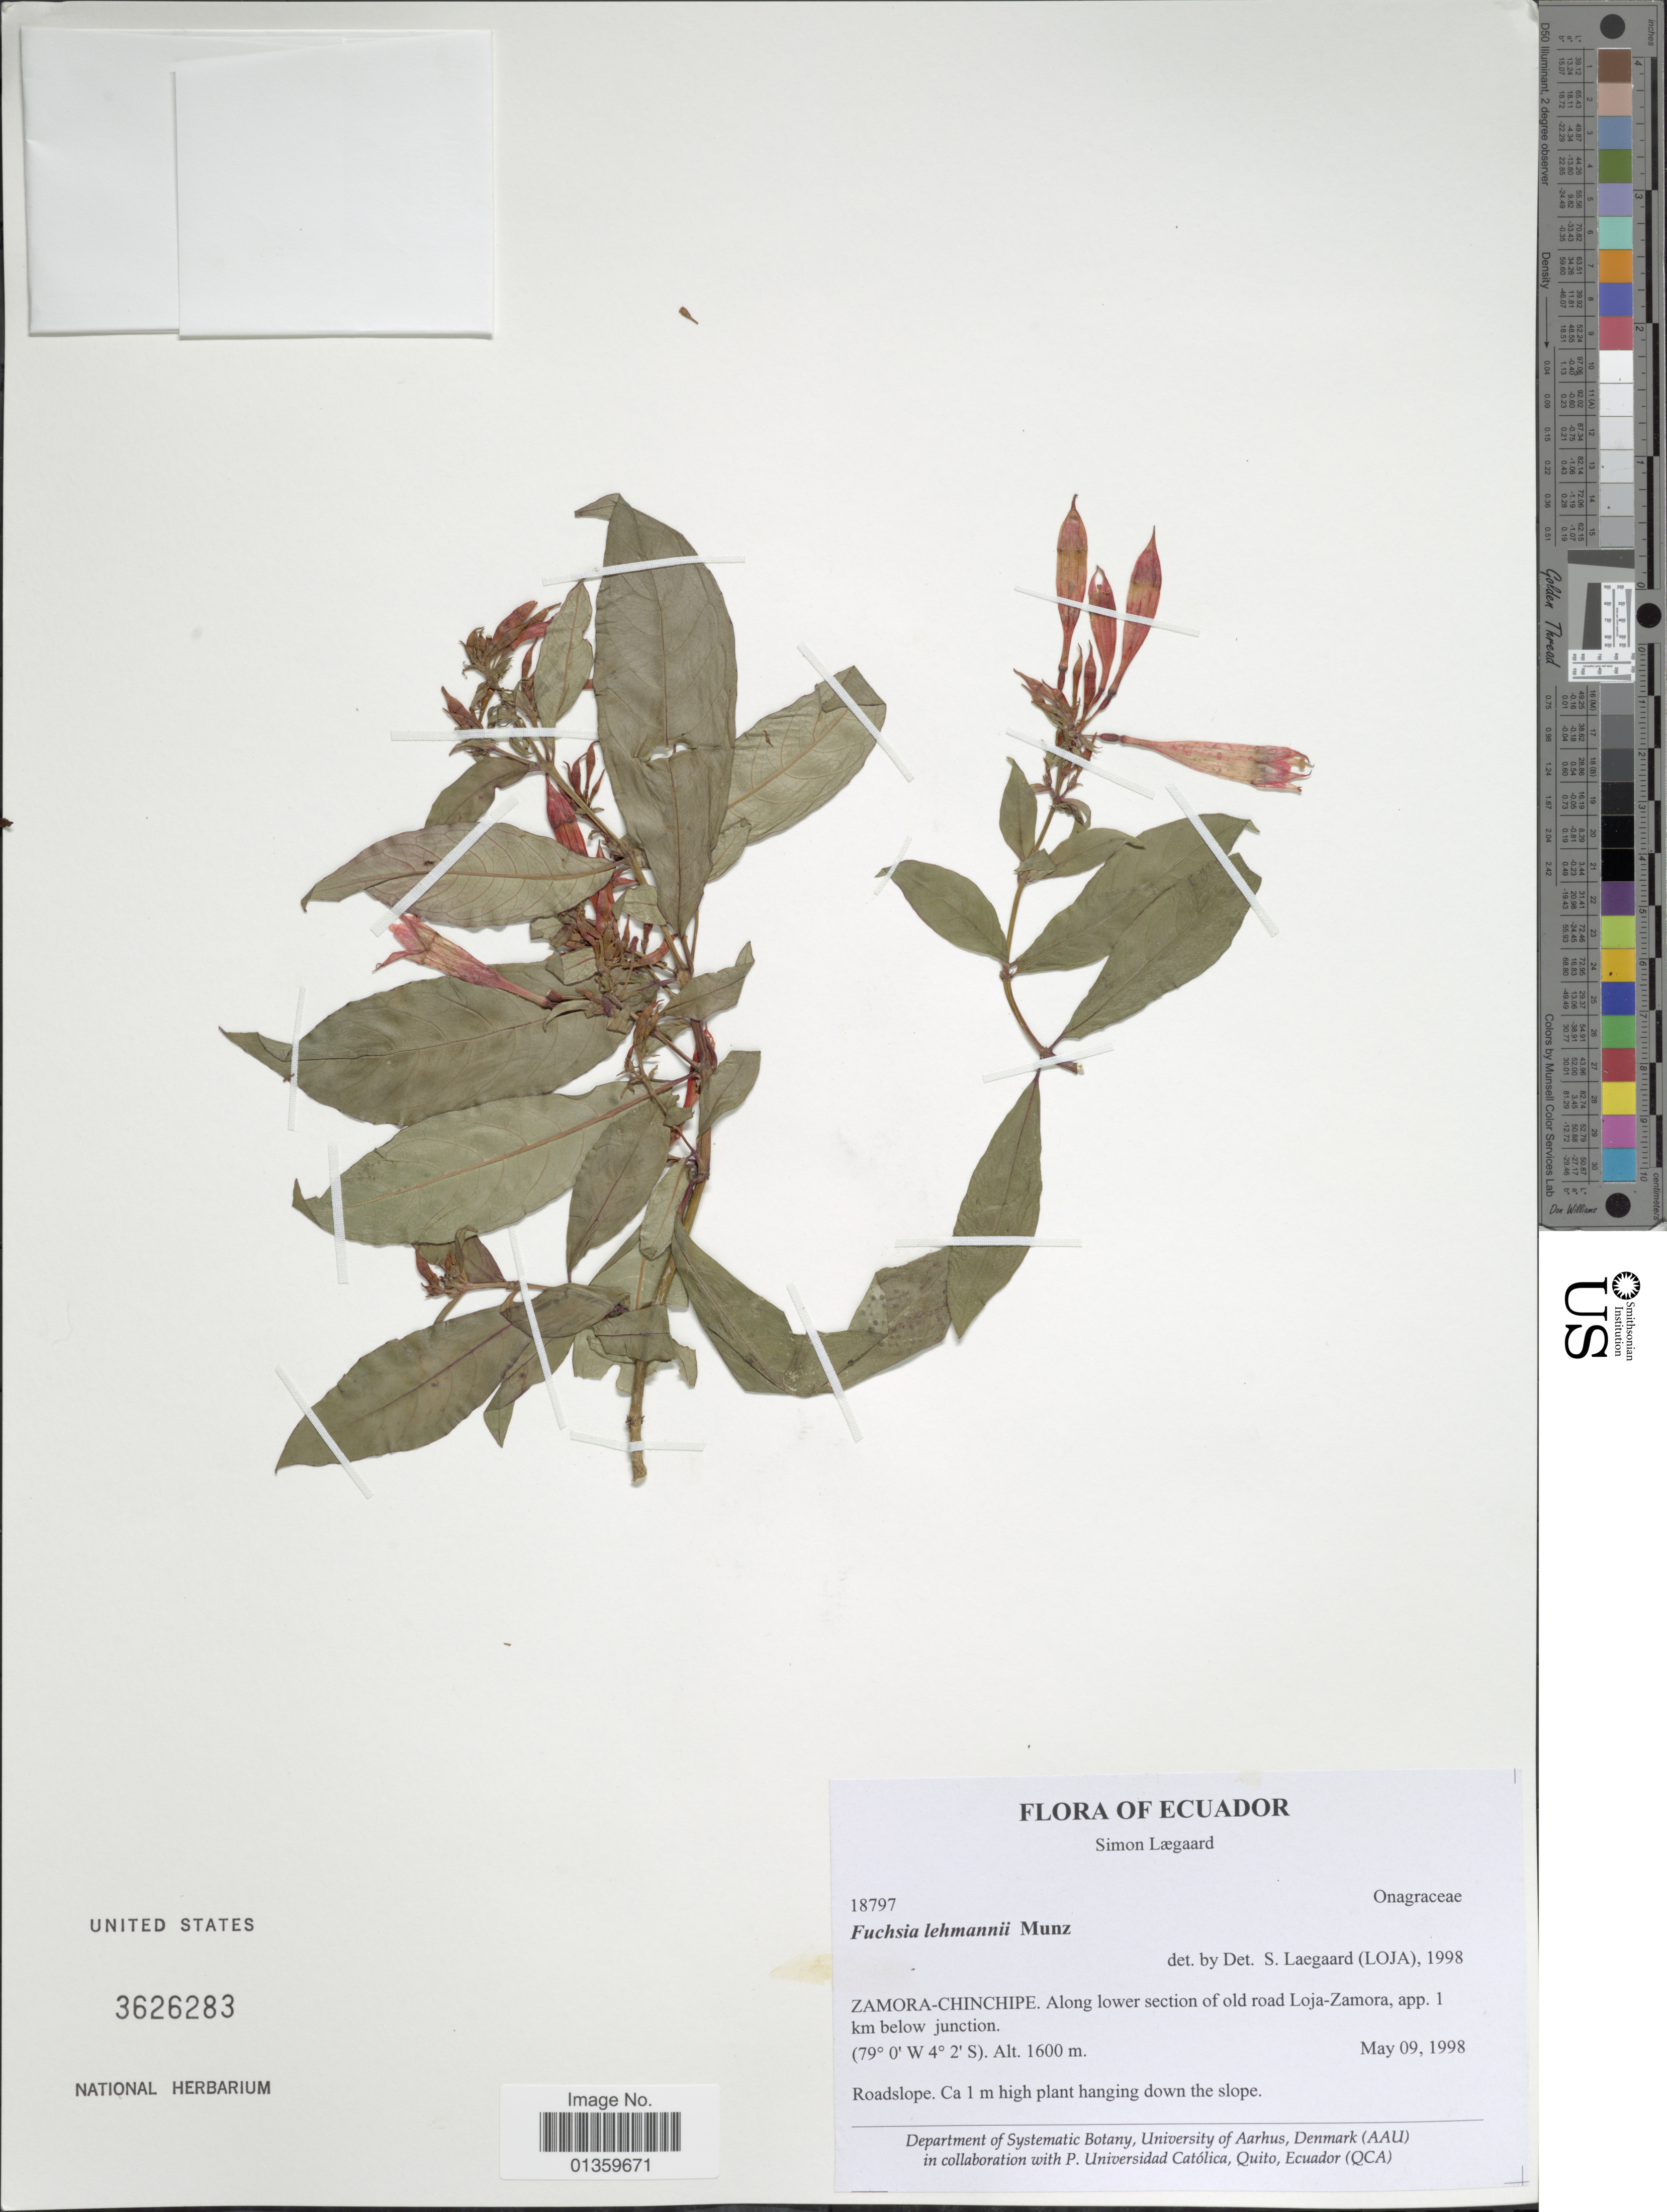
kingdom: Plantae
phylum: Tracheophyta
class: Magnoliopsida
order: Myrtales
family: Onagraceae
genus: Fuchsia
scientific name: Fuchsia lehmannii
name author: Munz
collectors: S. Lægaard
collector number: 18797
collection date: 1998-05-09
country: Ecuador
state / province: Zamora-Chinchipe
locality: Along lower section of old road Loja-Zamora, app. 1 km below junction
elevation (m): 1600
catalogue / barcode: US 3626283